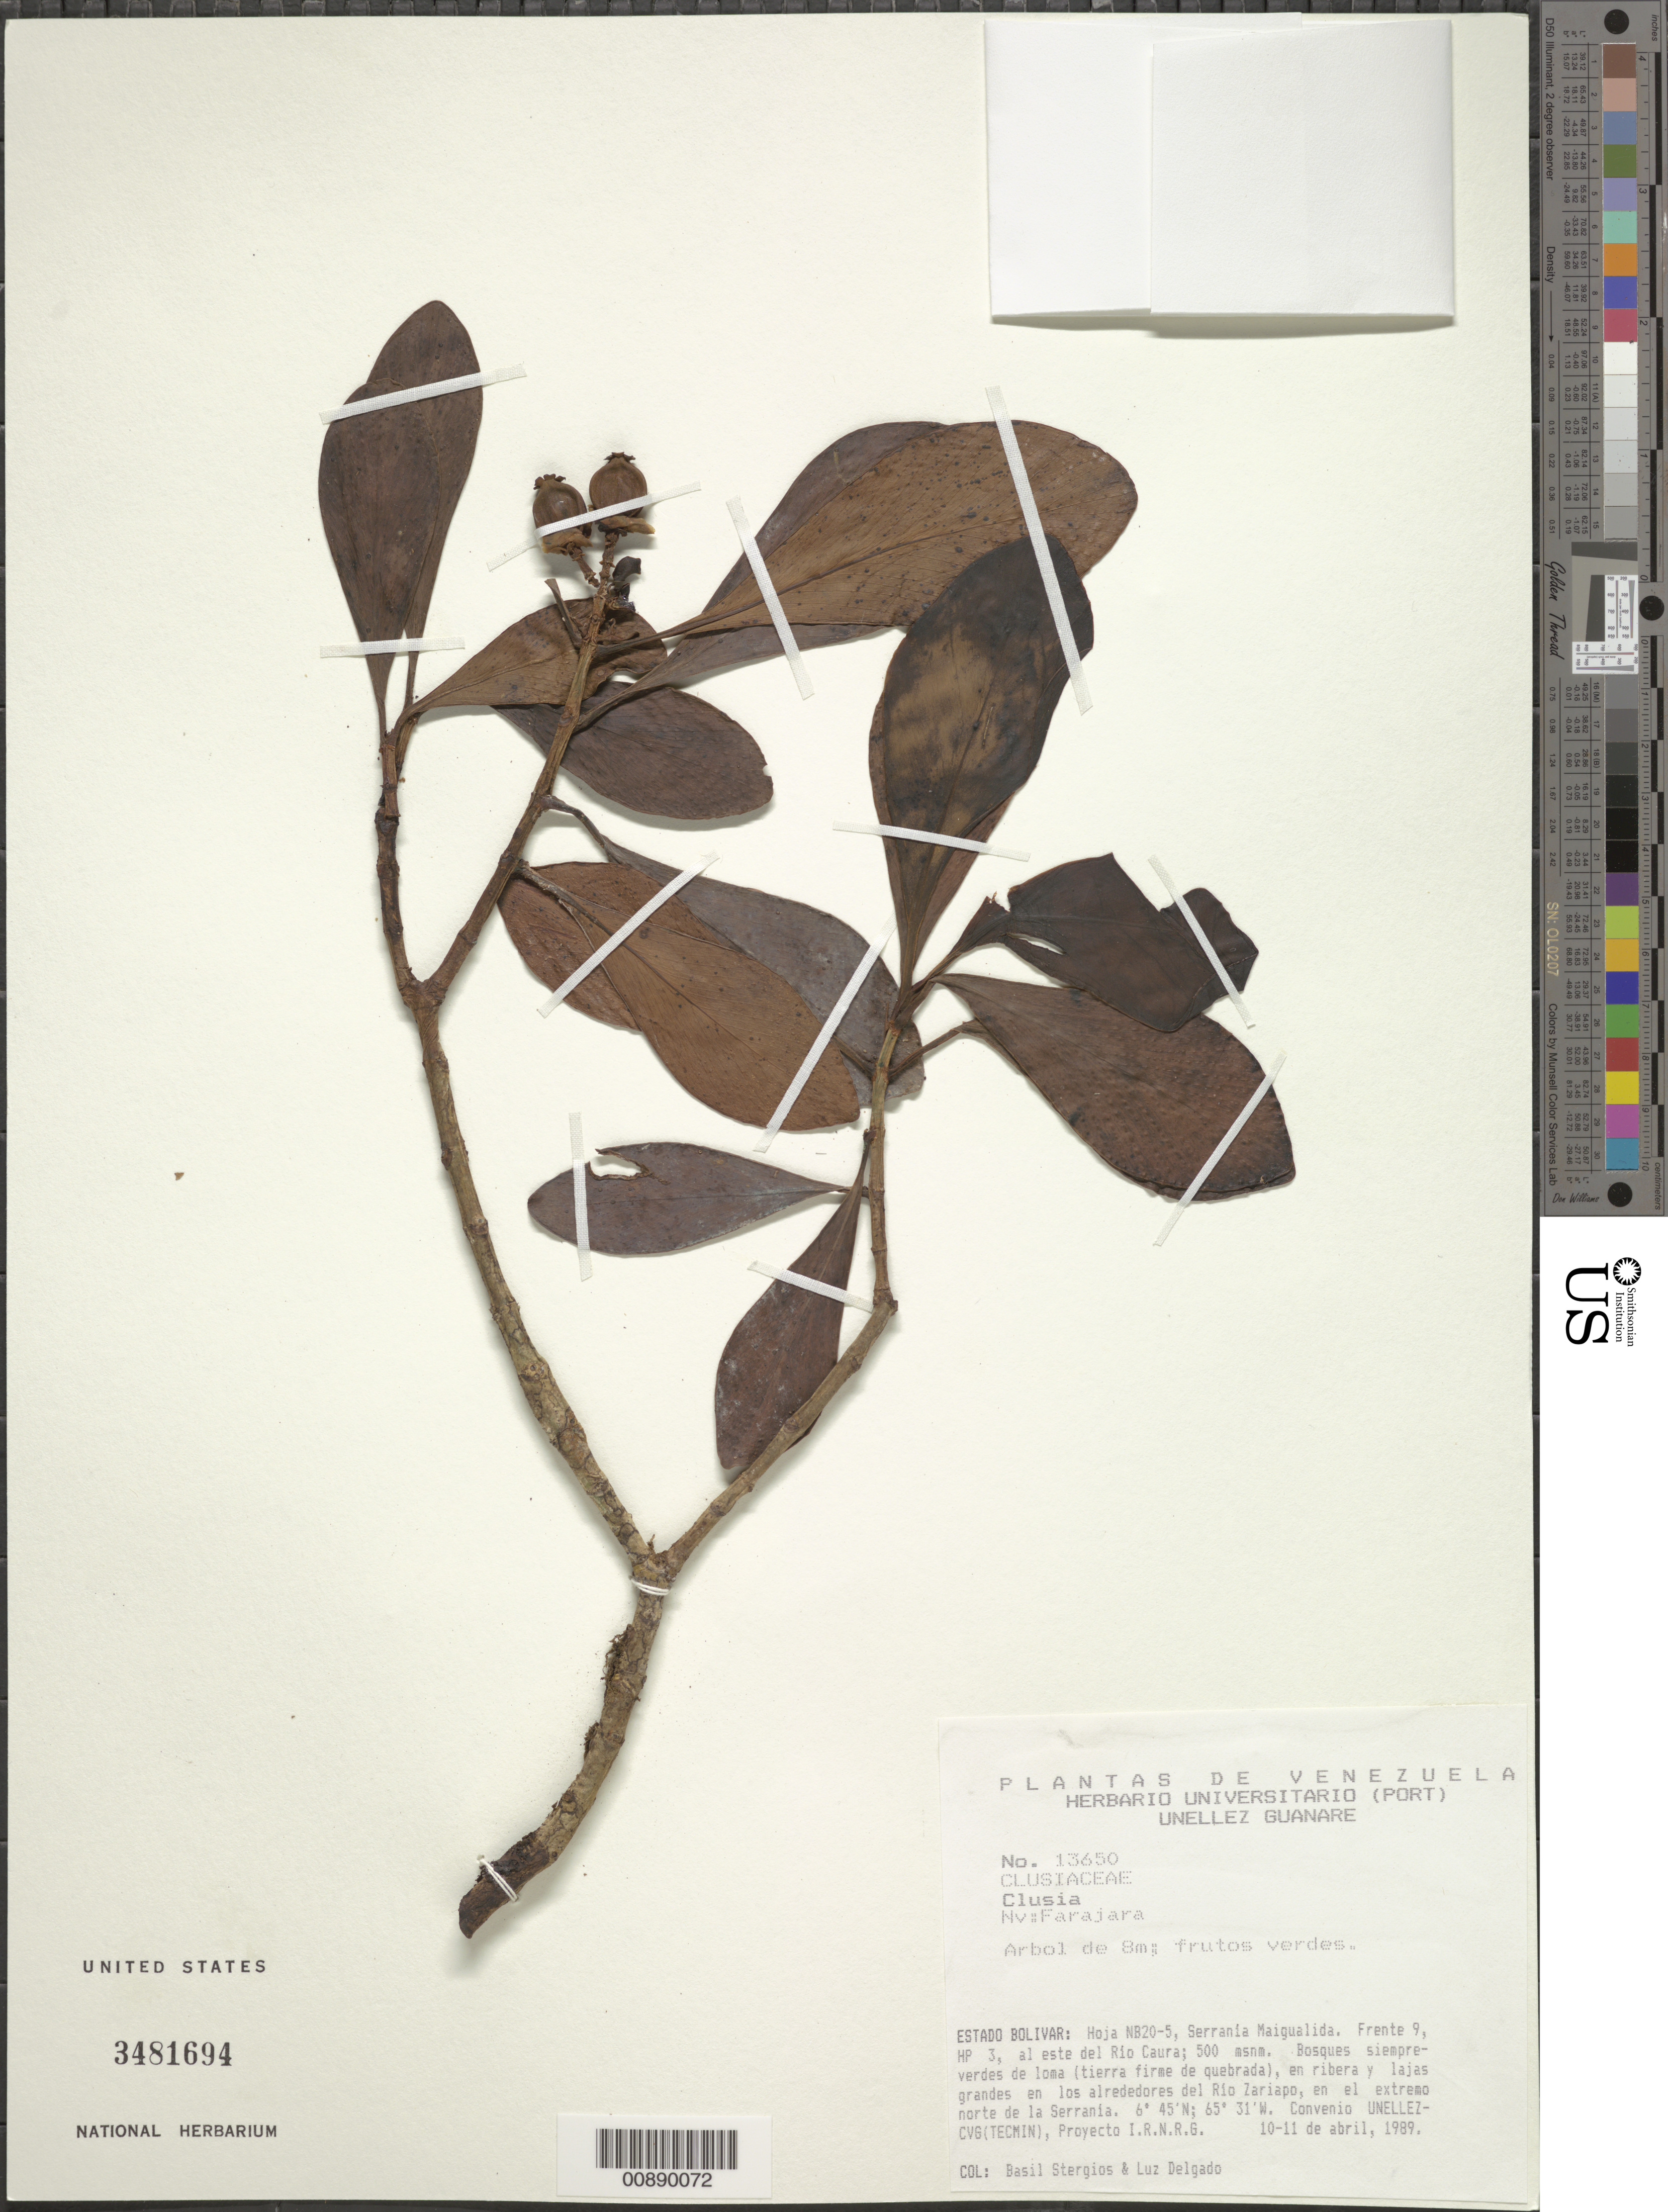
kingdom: Plantae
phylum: Tracheophyta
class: Magnoliopsida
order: Malpighiales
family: Clusiaceae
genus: Clusia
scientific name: Clusia sp.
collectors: B. G. Stergios & L. Delgado V.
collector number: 13650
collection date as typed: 10-Apr-89 to 11-Apr-89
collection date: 1989-04-10/1989-04-11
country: Venezuela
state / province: Bolívar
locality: Serrania Maigualida, E del río Caura, alrededores del río Zariapo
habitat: Bosques siempre-verdes de loma (tierra firme de quebrada), en ribera y lajas grandes en los alrededores del río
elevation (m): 500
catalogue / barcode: US 3481694